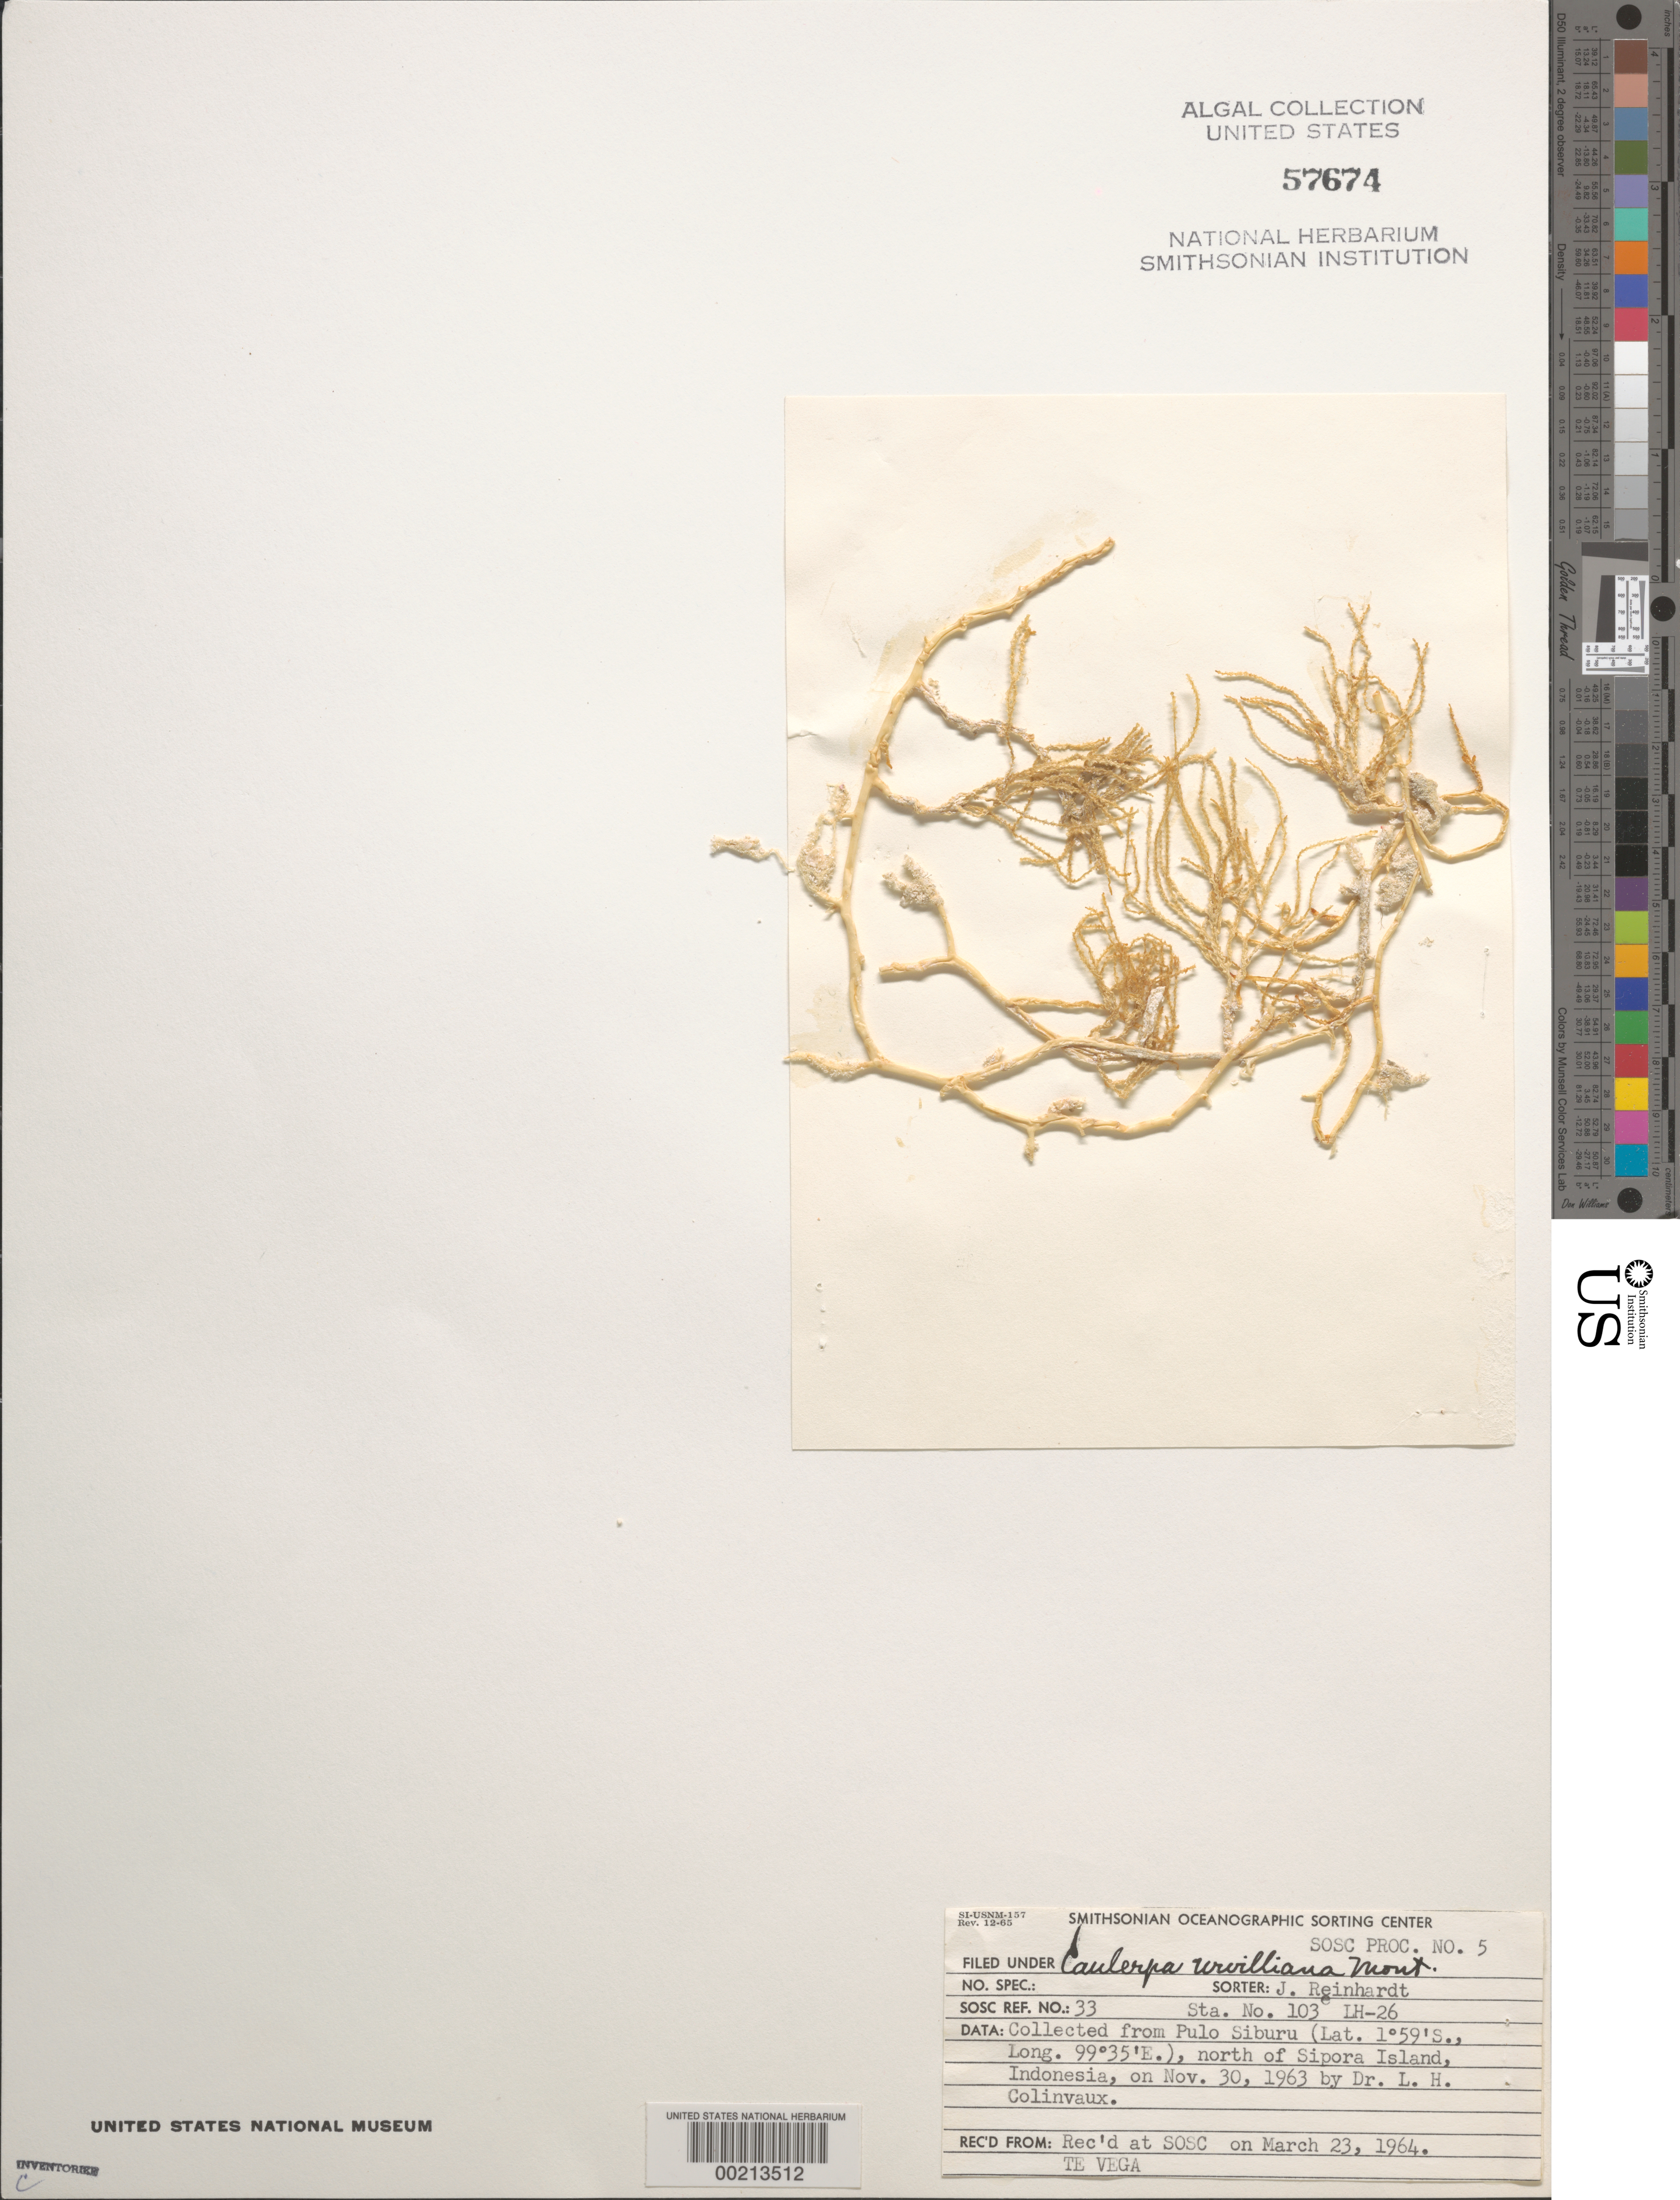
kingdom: Plantae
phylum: Chlorophyta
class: Ulvophyceae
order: Bryopsidales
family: Caulerpaceae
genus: Caulerpa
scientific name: Caulerpa urvilleana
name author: Mont.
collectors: L. Hillis-Colinvaux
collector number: LH-26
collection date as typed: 30 Nov 1963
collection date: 1963-11-30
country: Indonesia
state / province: Sumatra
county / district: Sumatera Barat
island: Pulo Siburu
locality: North of Sipora Island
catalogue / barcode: US 57674